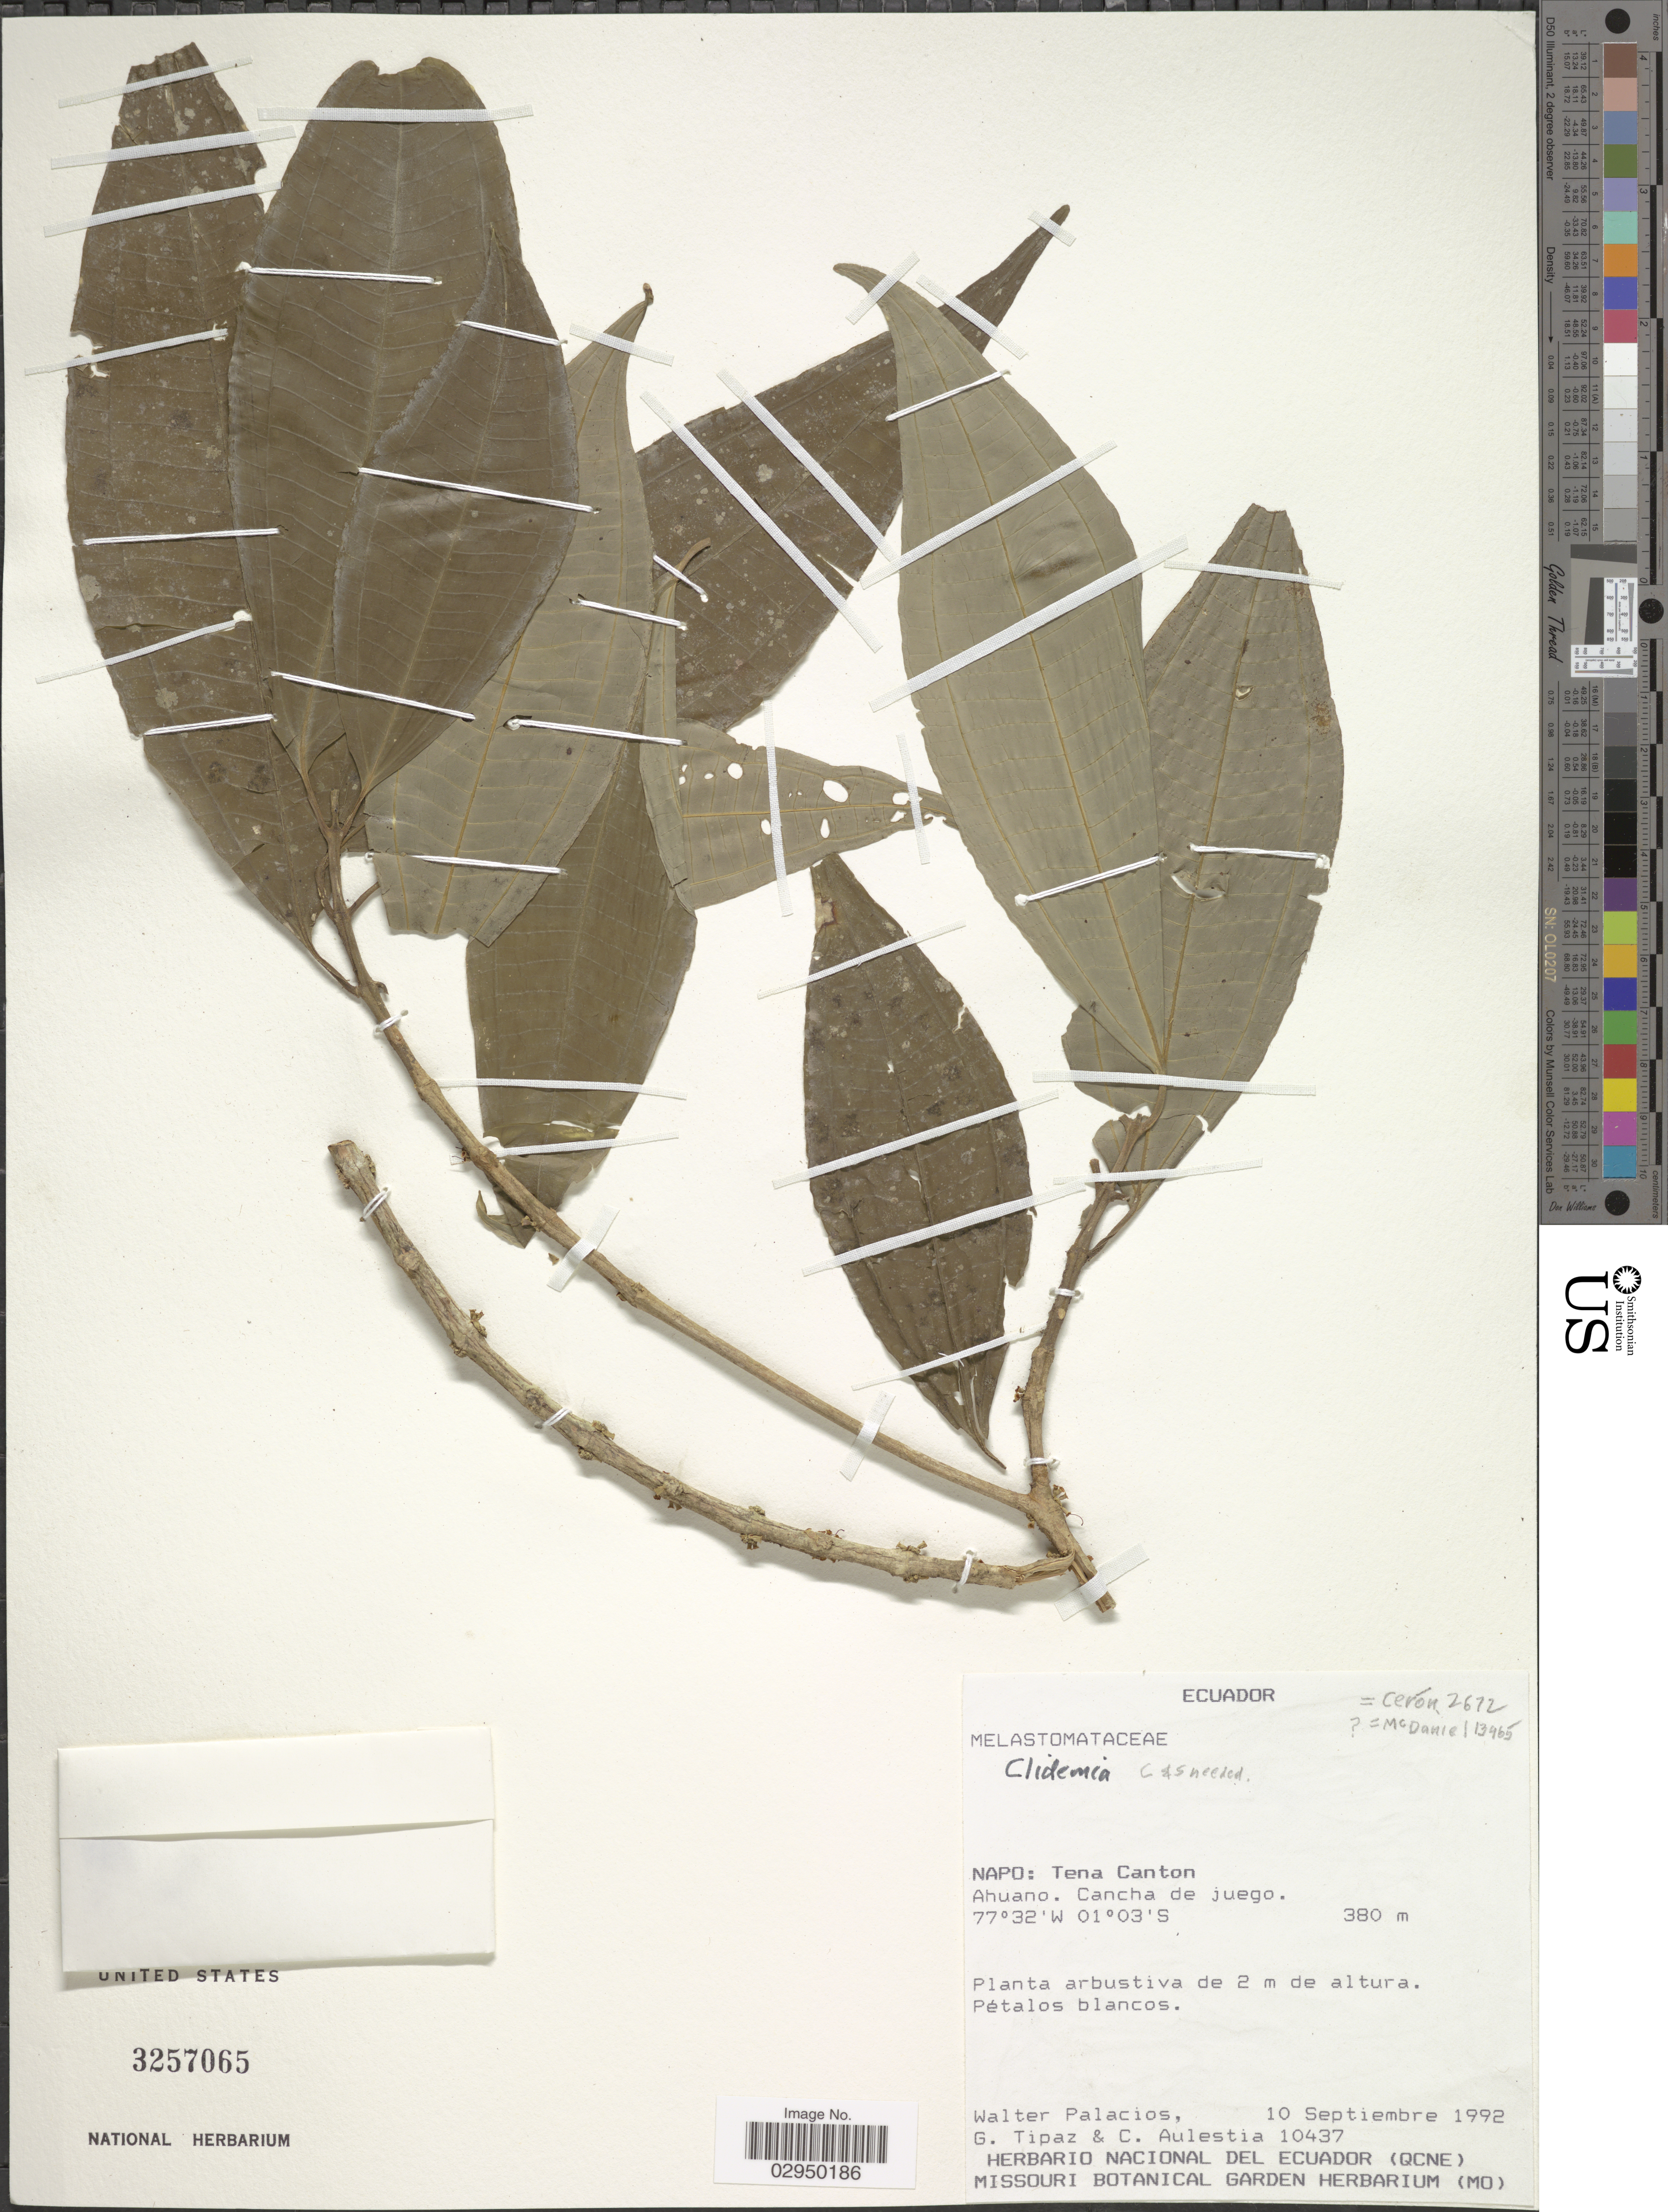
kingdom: Plantae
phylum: Tracheophyta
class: Magnoliopsida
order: Myrtales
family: Melastomataceae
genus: Clidemia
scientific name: Clidemia sp.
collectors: W. Palacios, G. Tipaz & C. Aulestia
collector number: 10437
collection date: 1992-09-10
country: Ecuador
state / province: Napo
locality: Tena Canton. Ahuano. Cancha de juego.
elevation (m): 380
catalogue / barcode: US 3257065